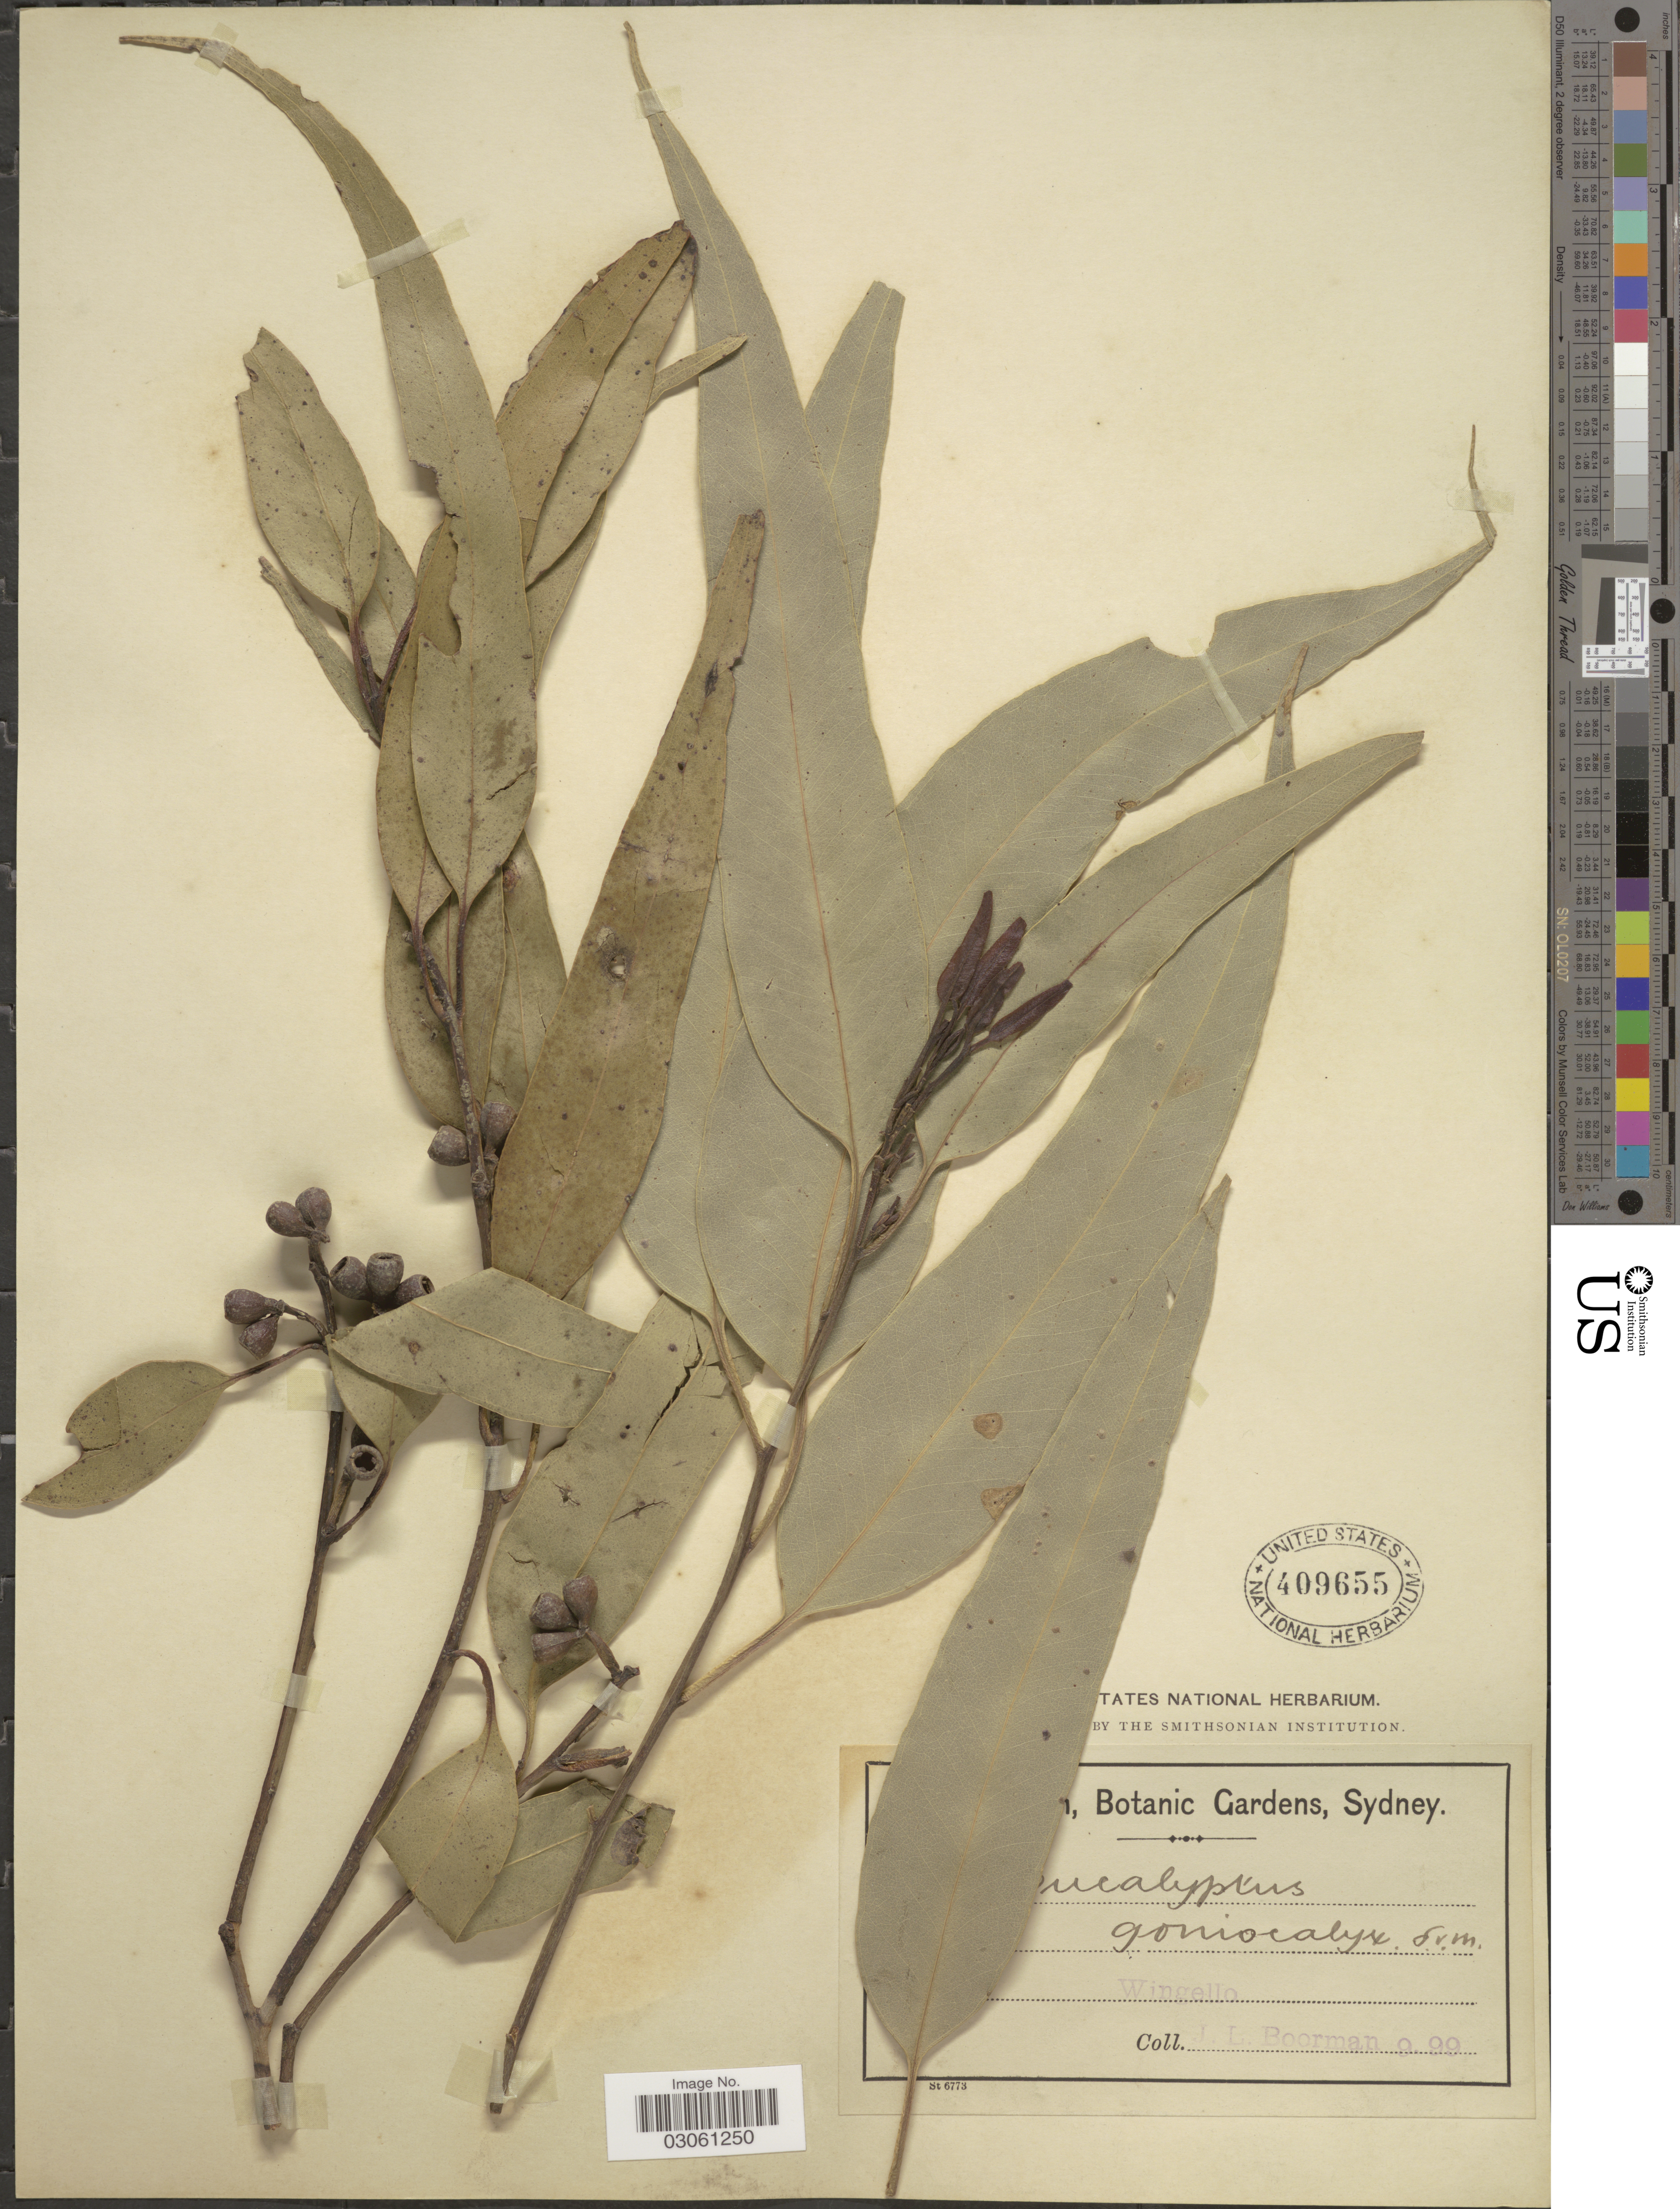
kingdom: Plantae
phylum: Tracheophyta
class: Magnoliopsida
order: Myrtales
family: Myrtaceae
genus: Eucalyptus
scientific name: Eucalyptus goniocalyx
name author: F. Muell. ex Miq.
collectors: J. Boorman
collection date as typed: Transcribed d/m/y: /9/99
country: Australia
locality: Wingello.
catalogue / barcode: US 409655